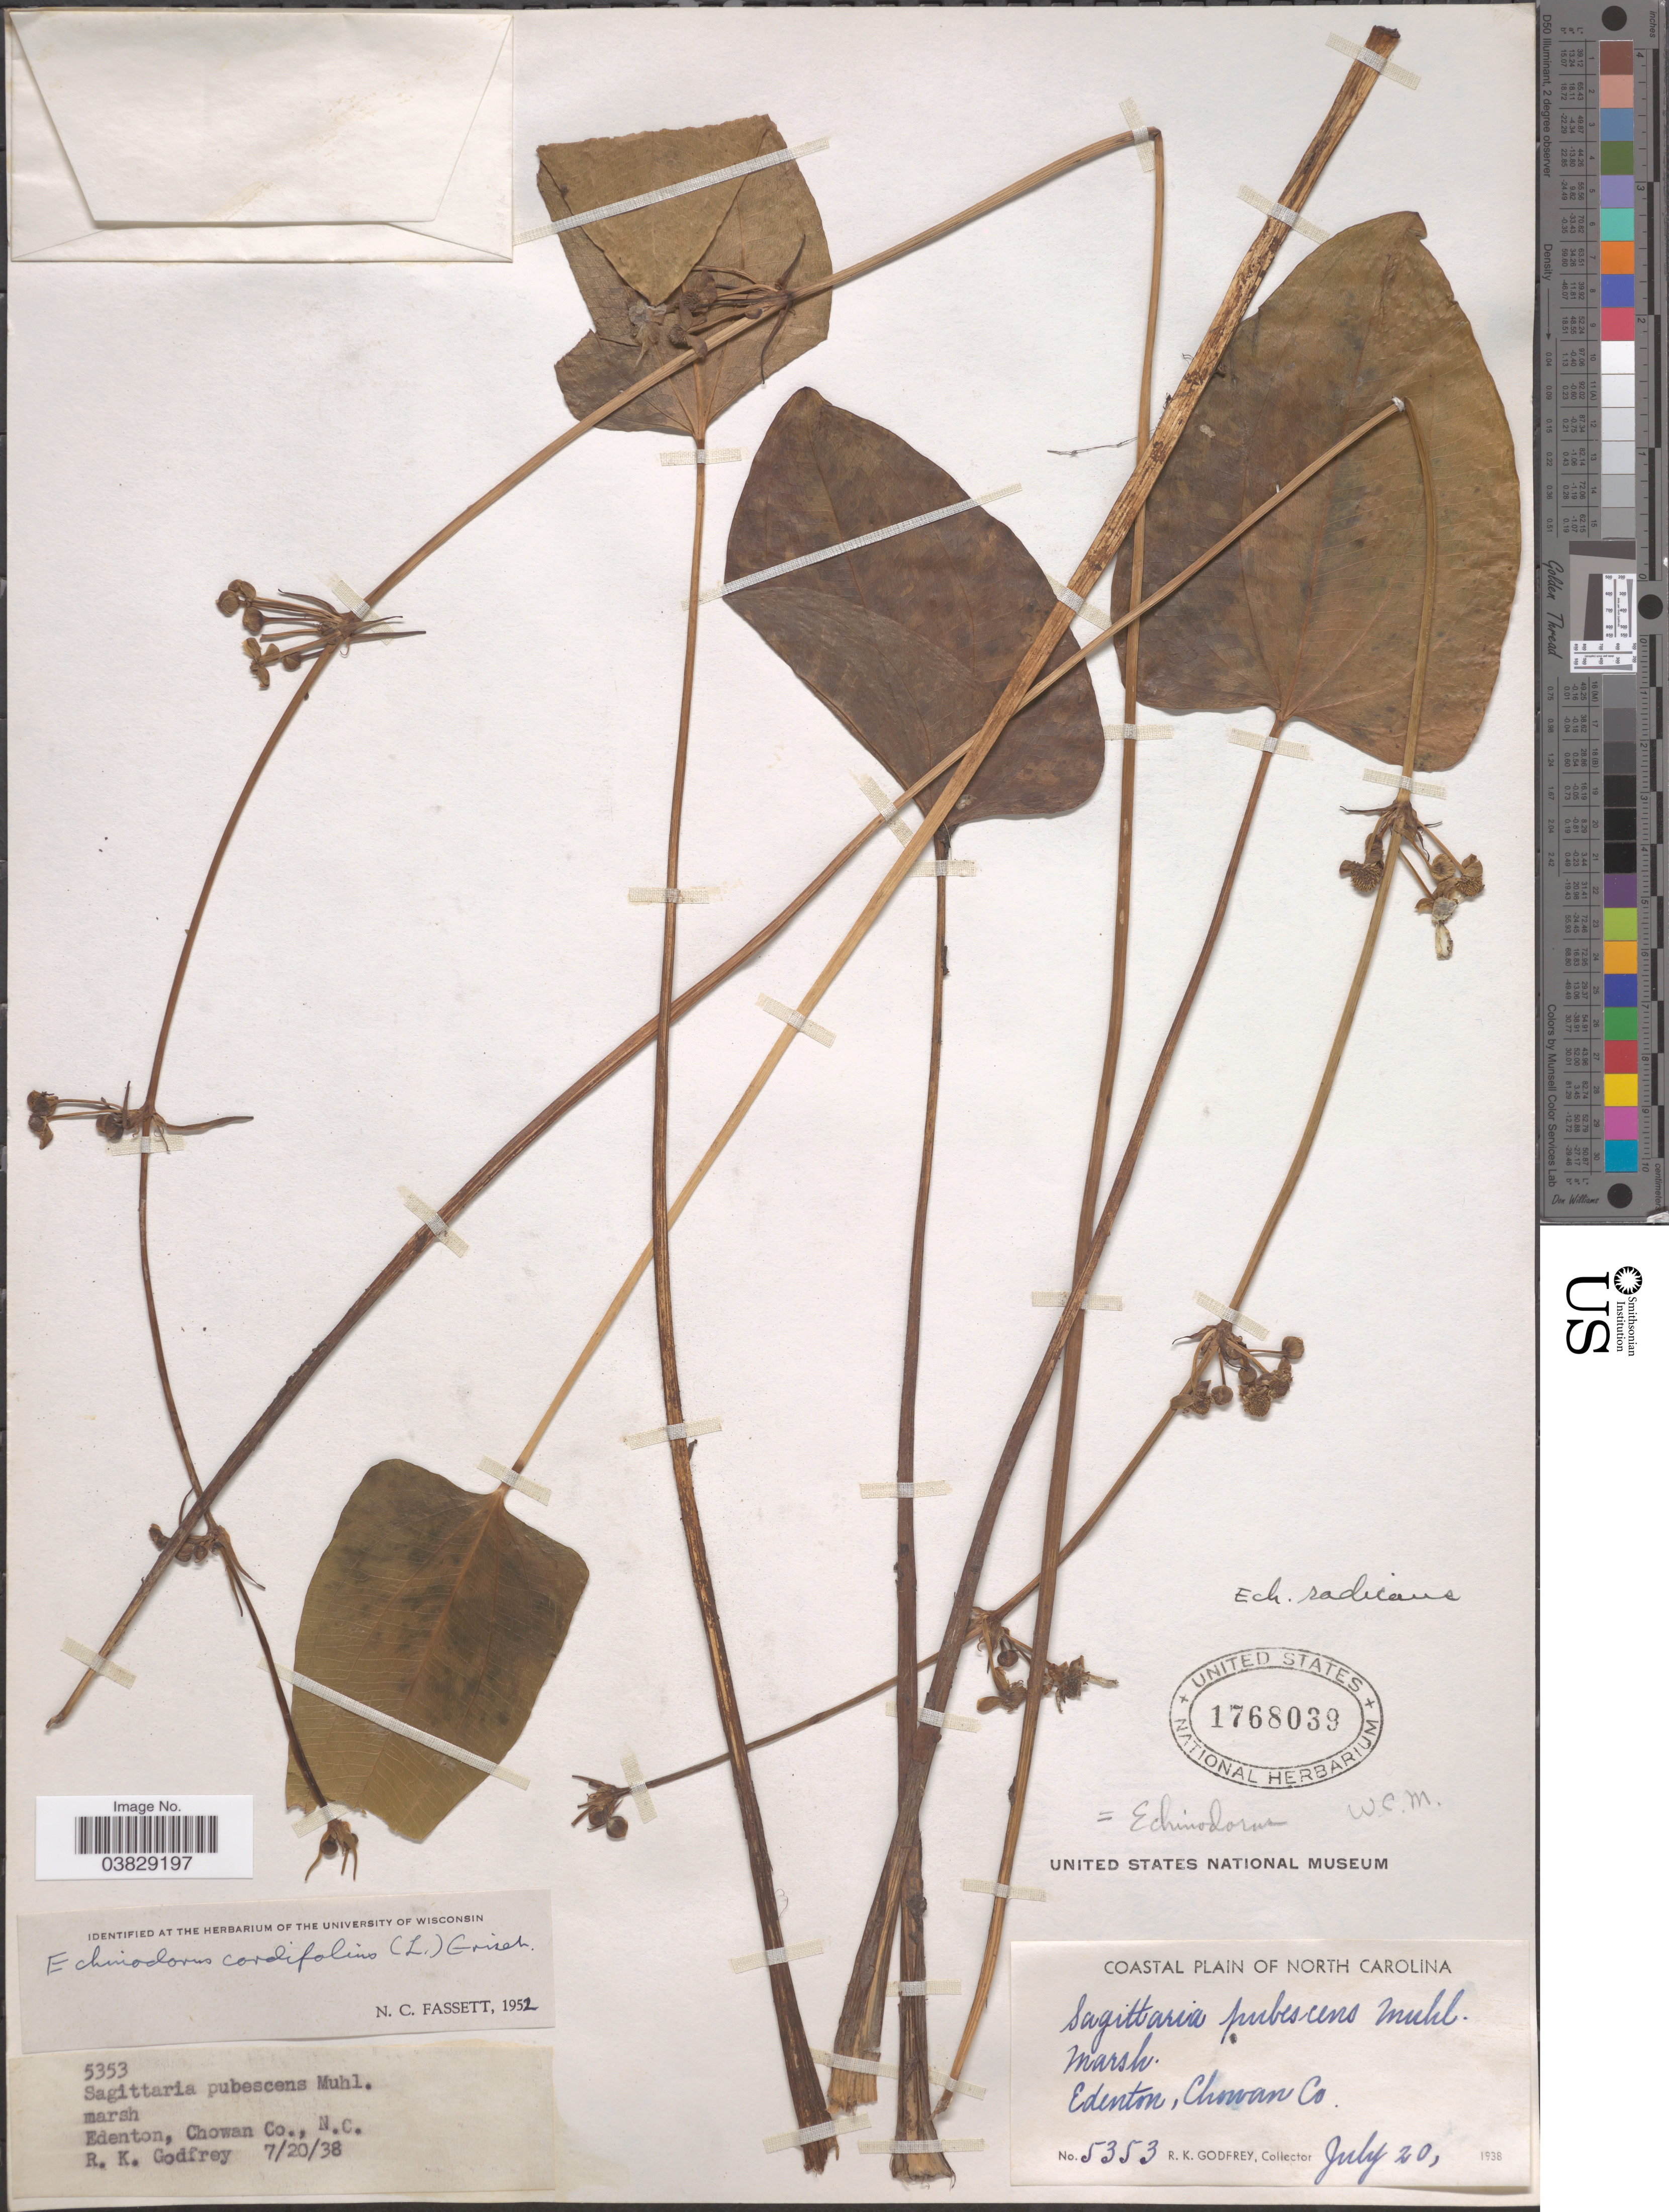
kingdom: Plantae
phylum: Tracheophyta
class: Liliopsida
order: Alismatales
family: Alismataceae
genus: Echinodorus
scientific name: Echinodorus cordifolius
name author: (L.) Griseb.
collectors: R. K. Godfrey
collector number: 5353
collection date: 1938-07-20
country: United States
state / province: North Carolina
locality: Coastal Plain of North Carolina. Edenton, Chowan Co.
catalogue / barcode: US 1768039